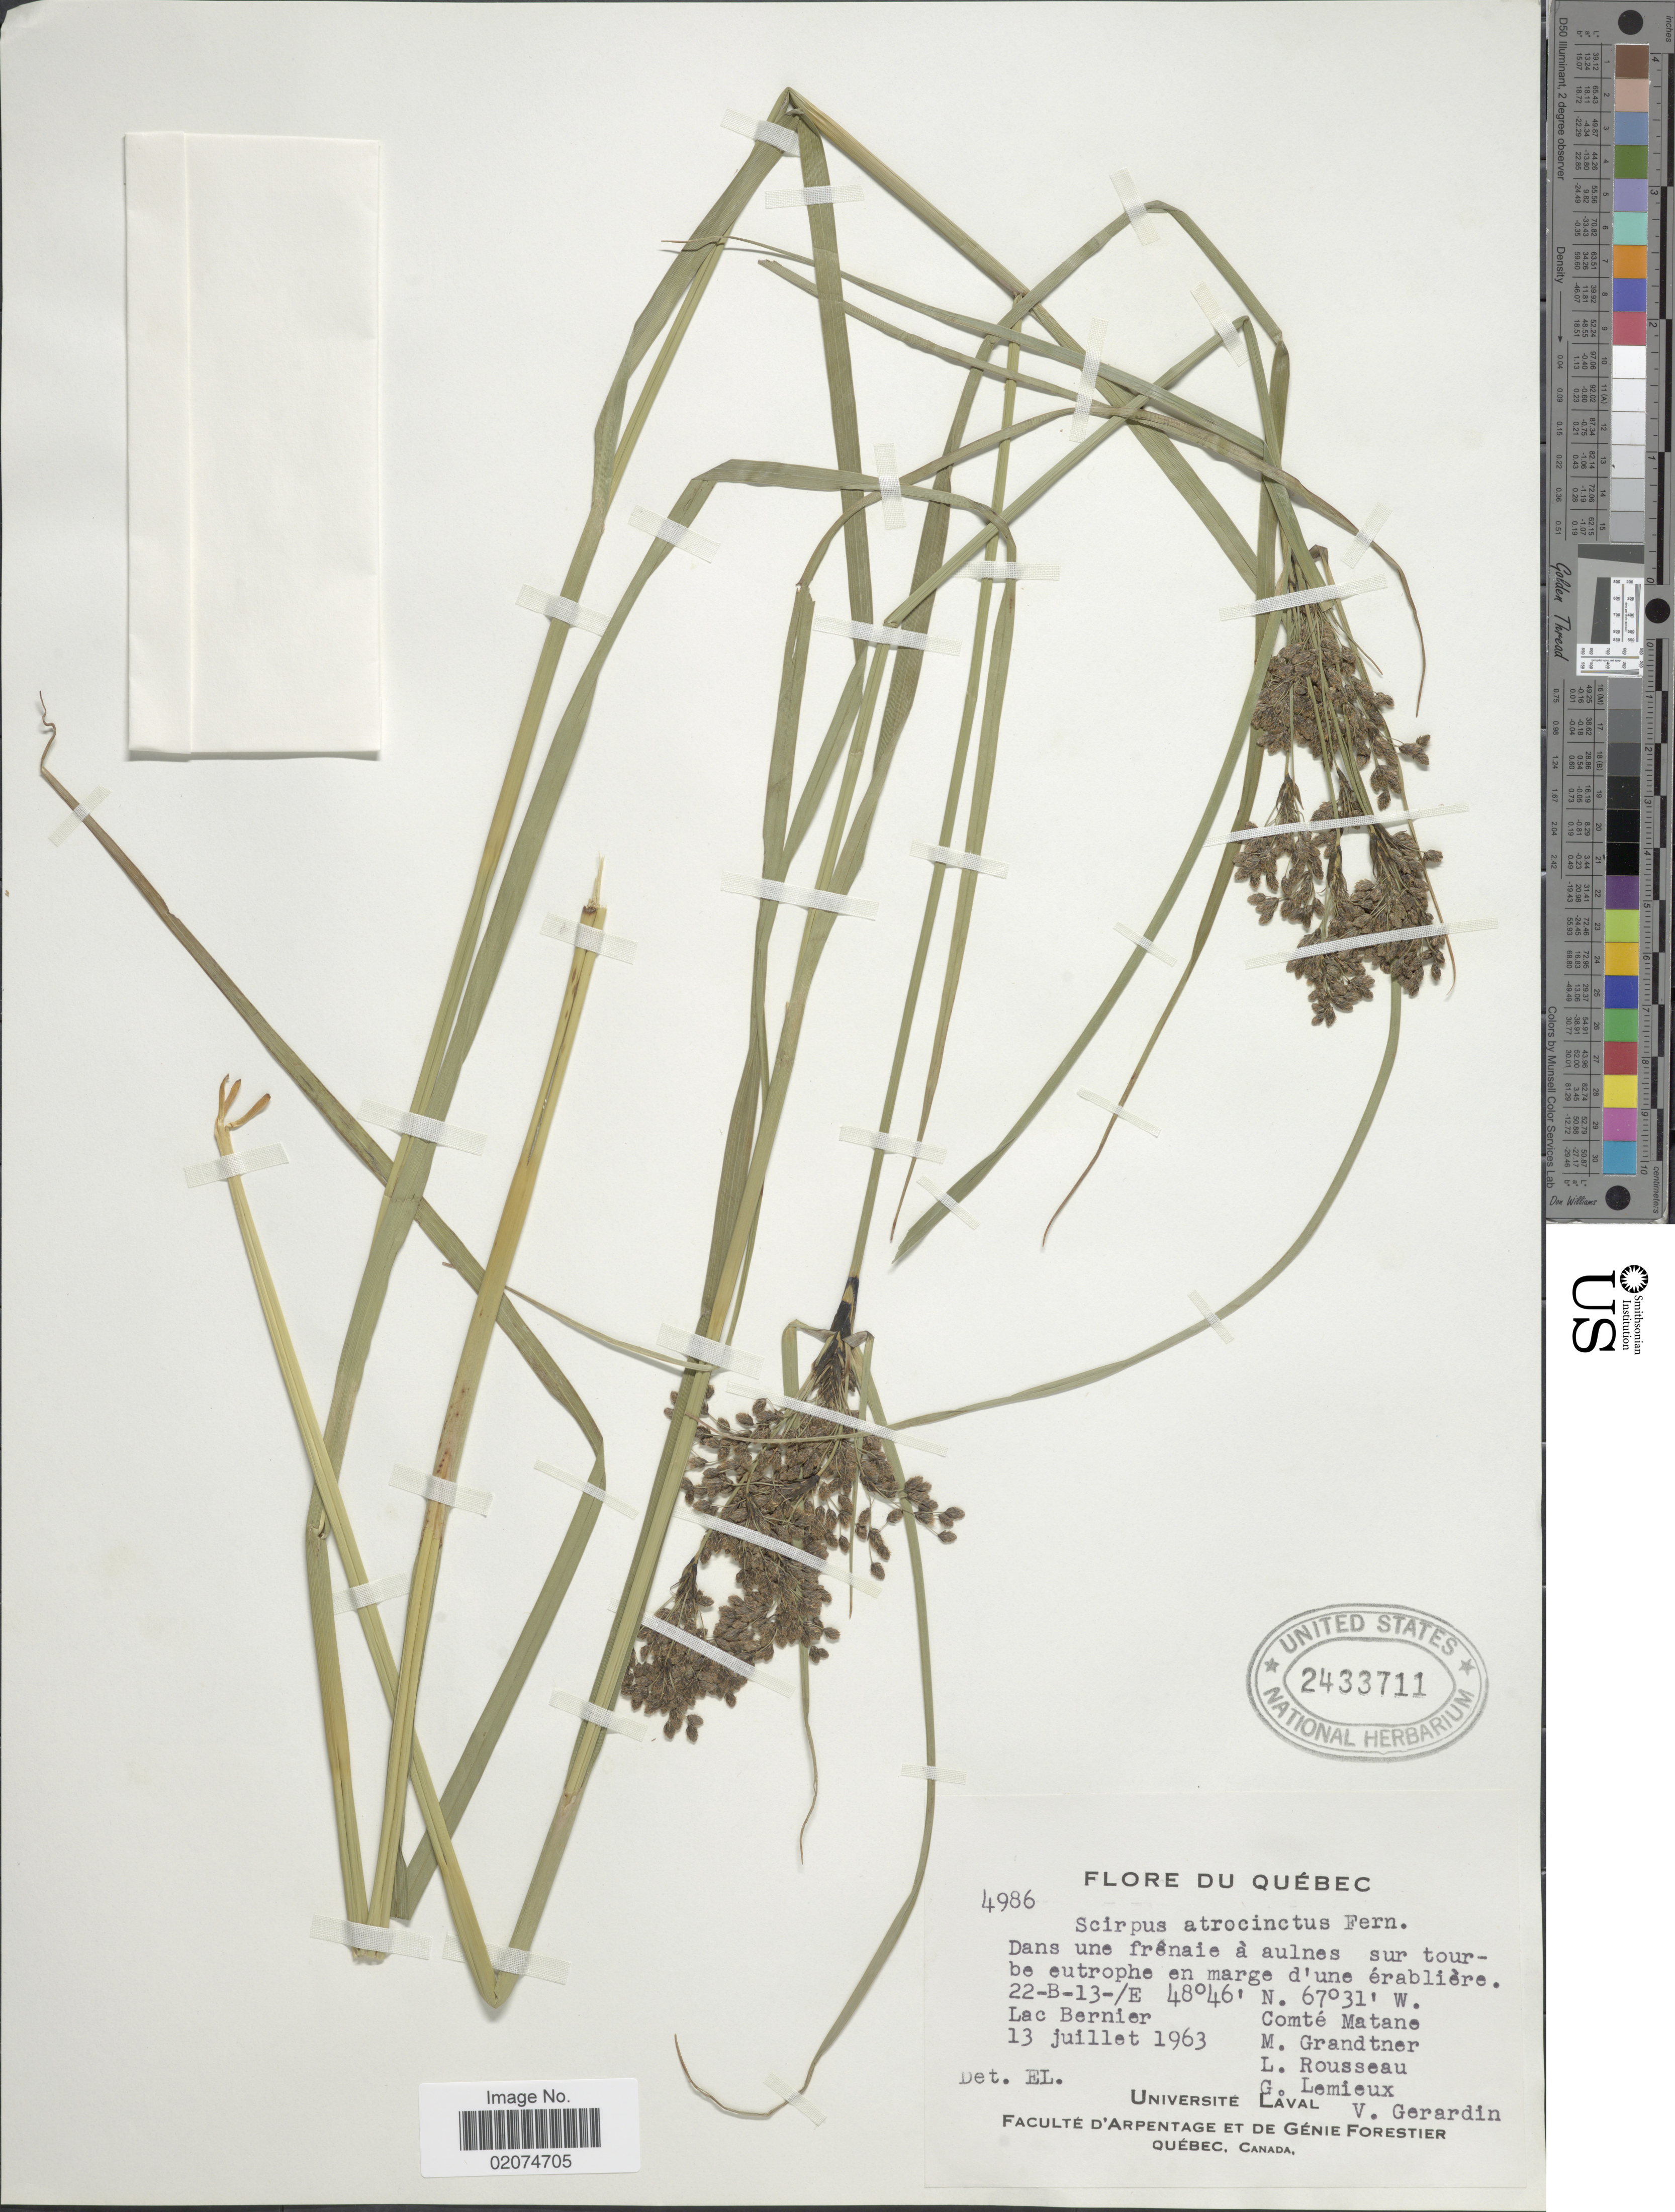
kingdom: Plantae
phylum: Tracheophyta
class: Liliopsida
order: Poales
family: Cyperaceae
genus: Scirpus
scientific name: Scirpus atrocinctus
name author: Fernald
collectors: M. Grandtner, L. Rousseau & G. Lemieux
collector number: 4986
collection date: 1963-07-13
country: Canada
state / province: Quebec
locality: Quebec, Dans une frenaie a aulnes sur tourbe eutrphe en marge d'une Erabliere 22-B-13-/E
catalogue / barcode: US 2433711